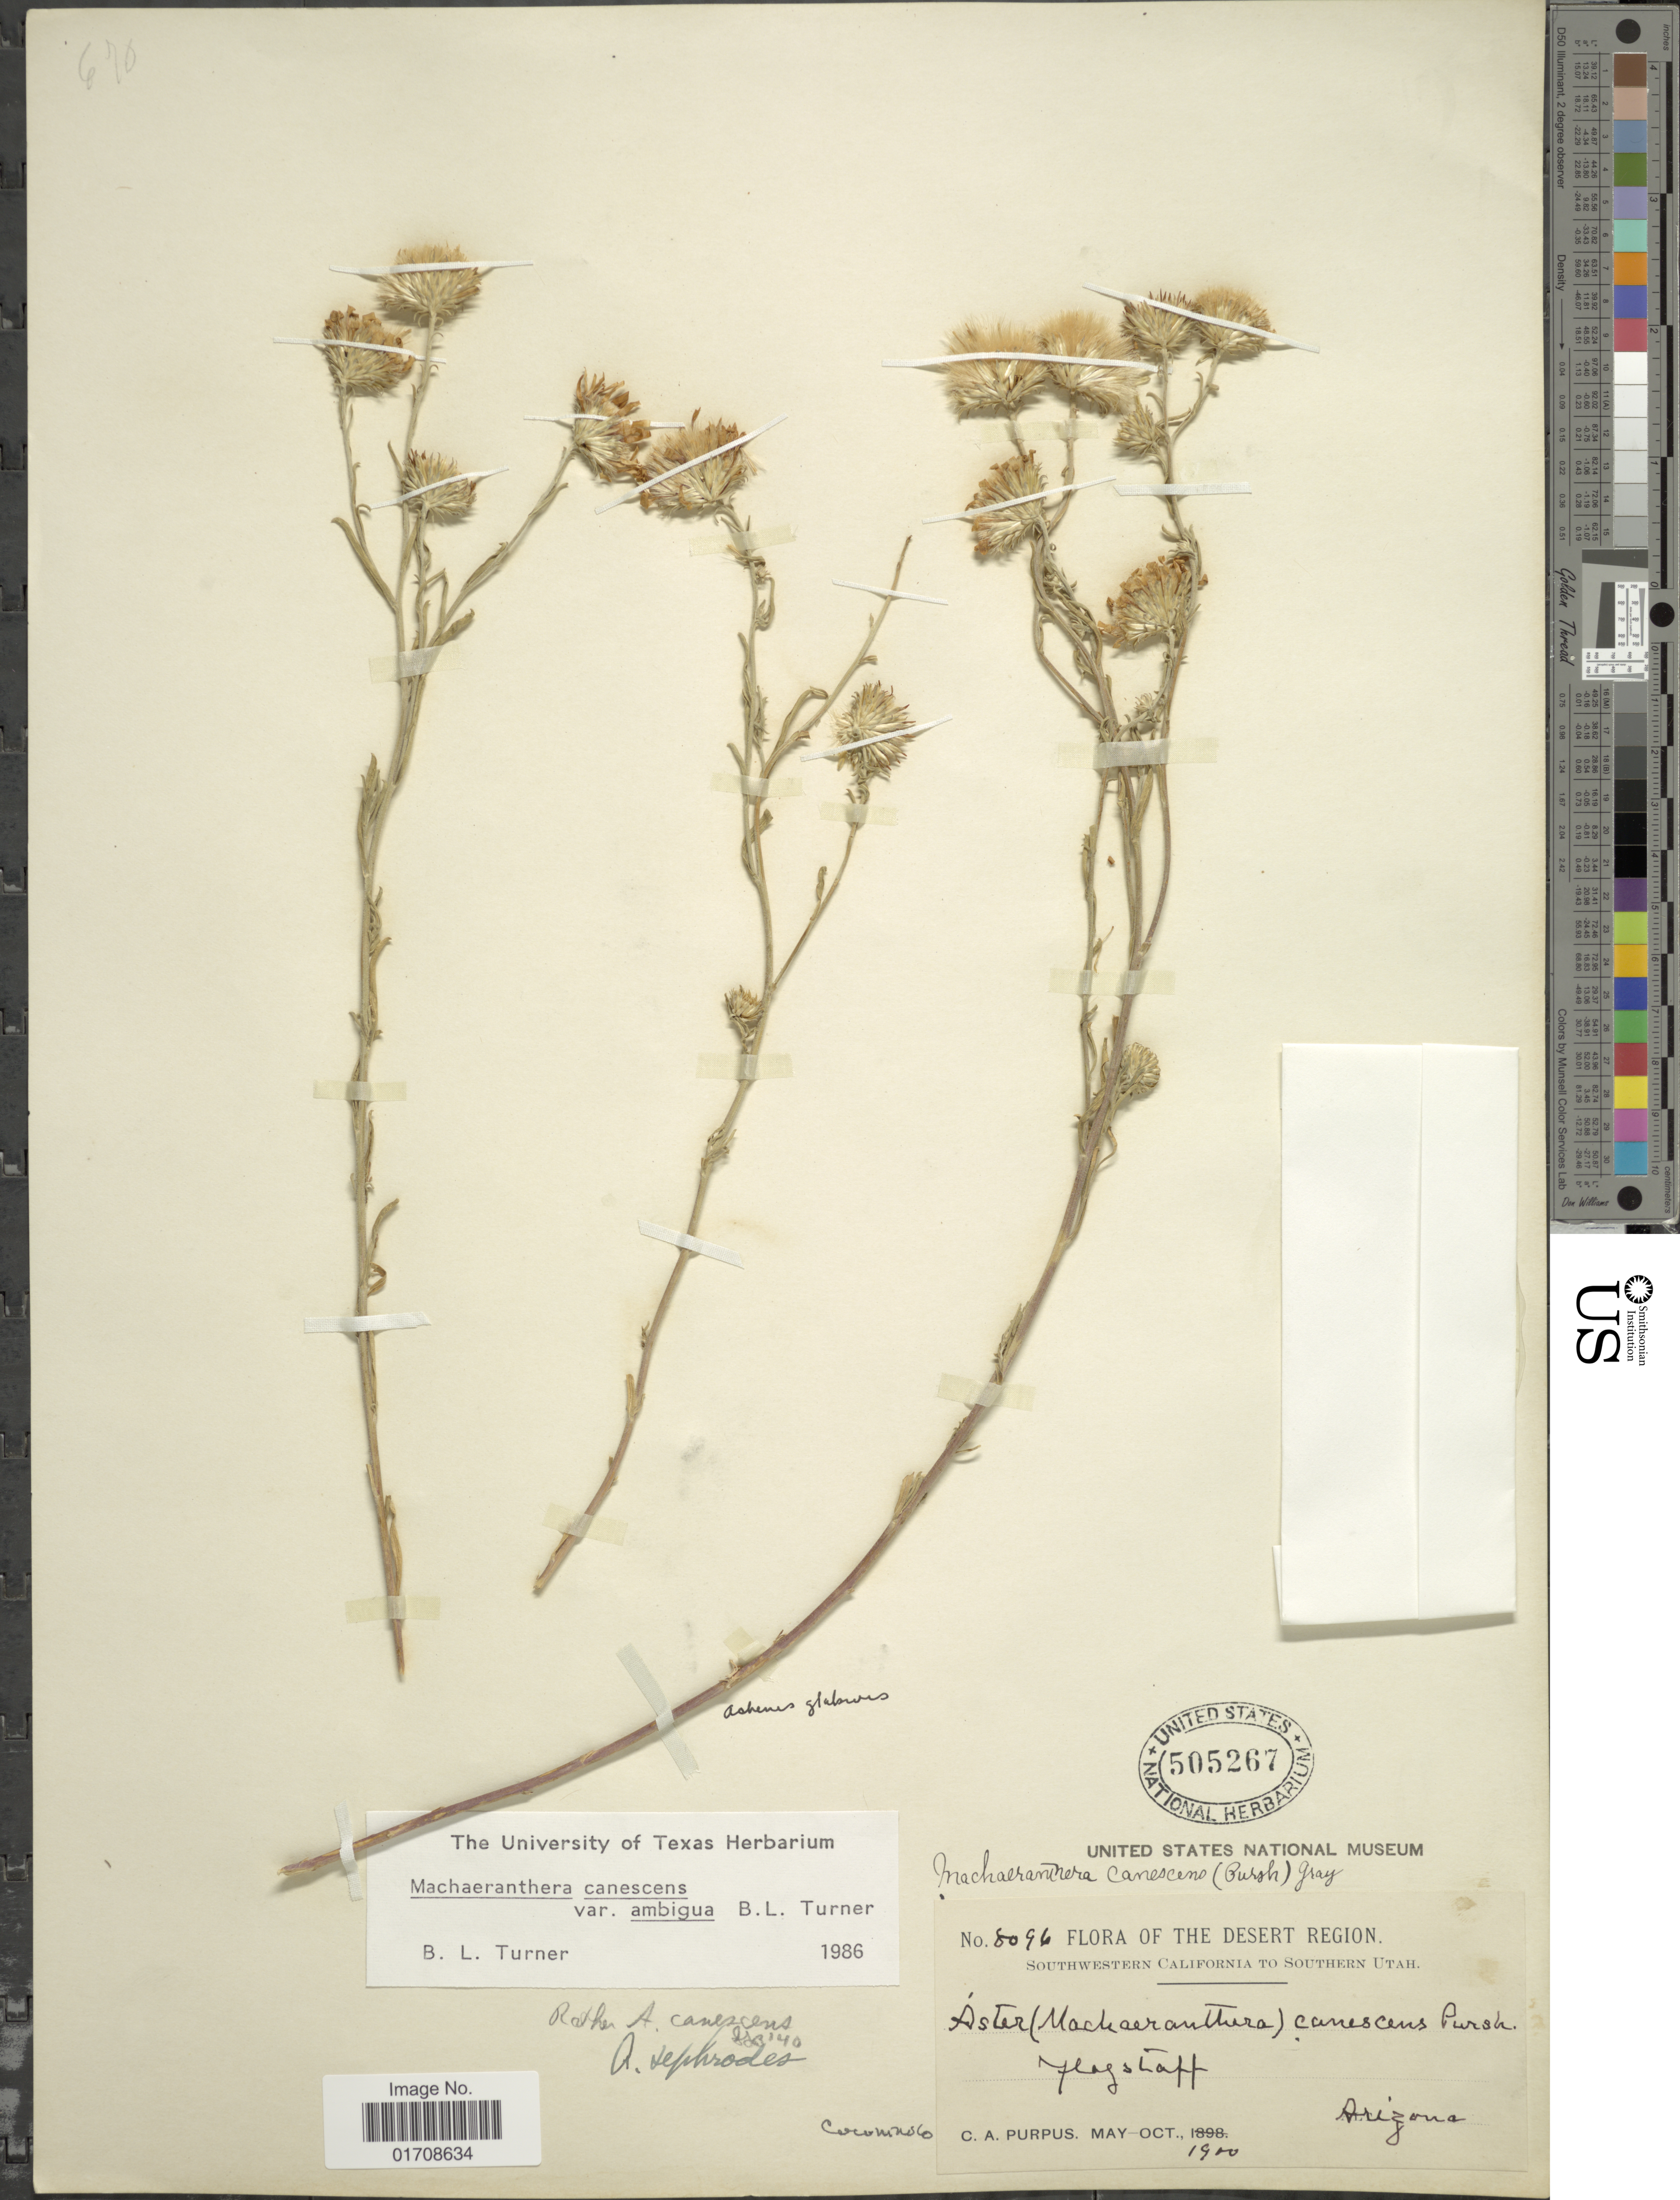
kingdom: Plantae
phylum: Tracheophyta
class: Magnoliopsida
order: Asterales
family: Asteraceae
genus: Machaeranthera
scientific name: Machaeranthera canescens var. ambigua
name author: (B.L. Turner) B.L. Turner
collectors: C. A. Purpus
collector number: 8096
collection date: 1900-05/1900-10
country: United States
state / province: Arizona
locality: Desert Region, Flagstaff, Coconino Co.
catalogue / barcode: US 505267